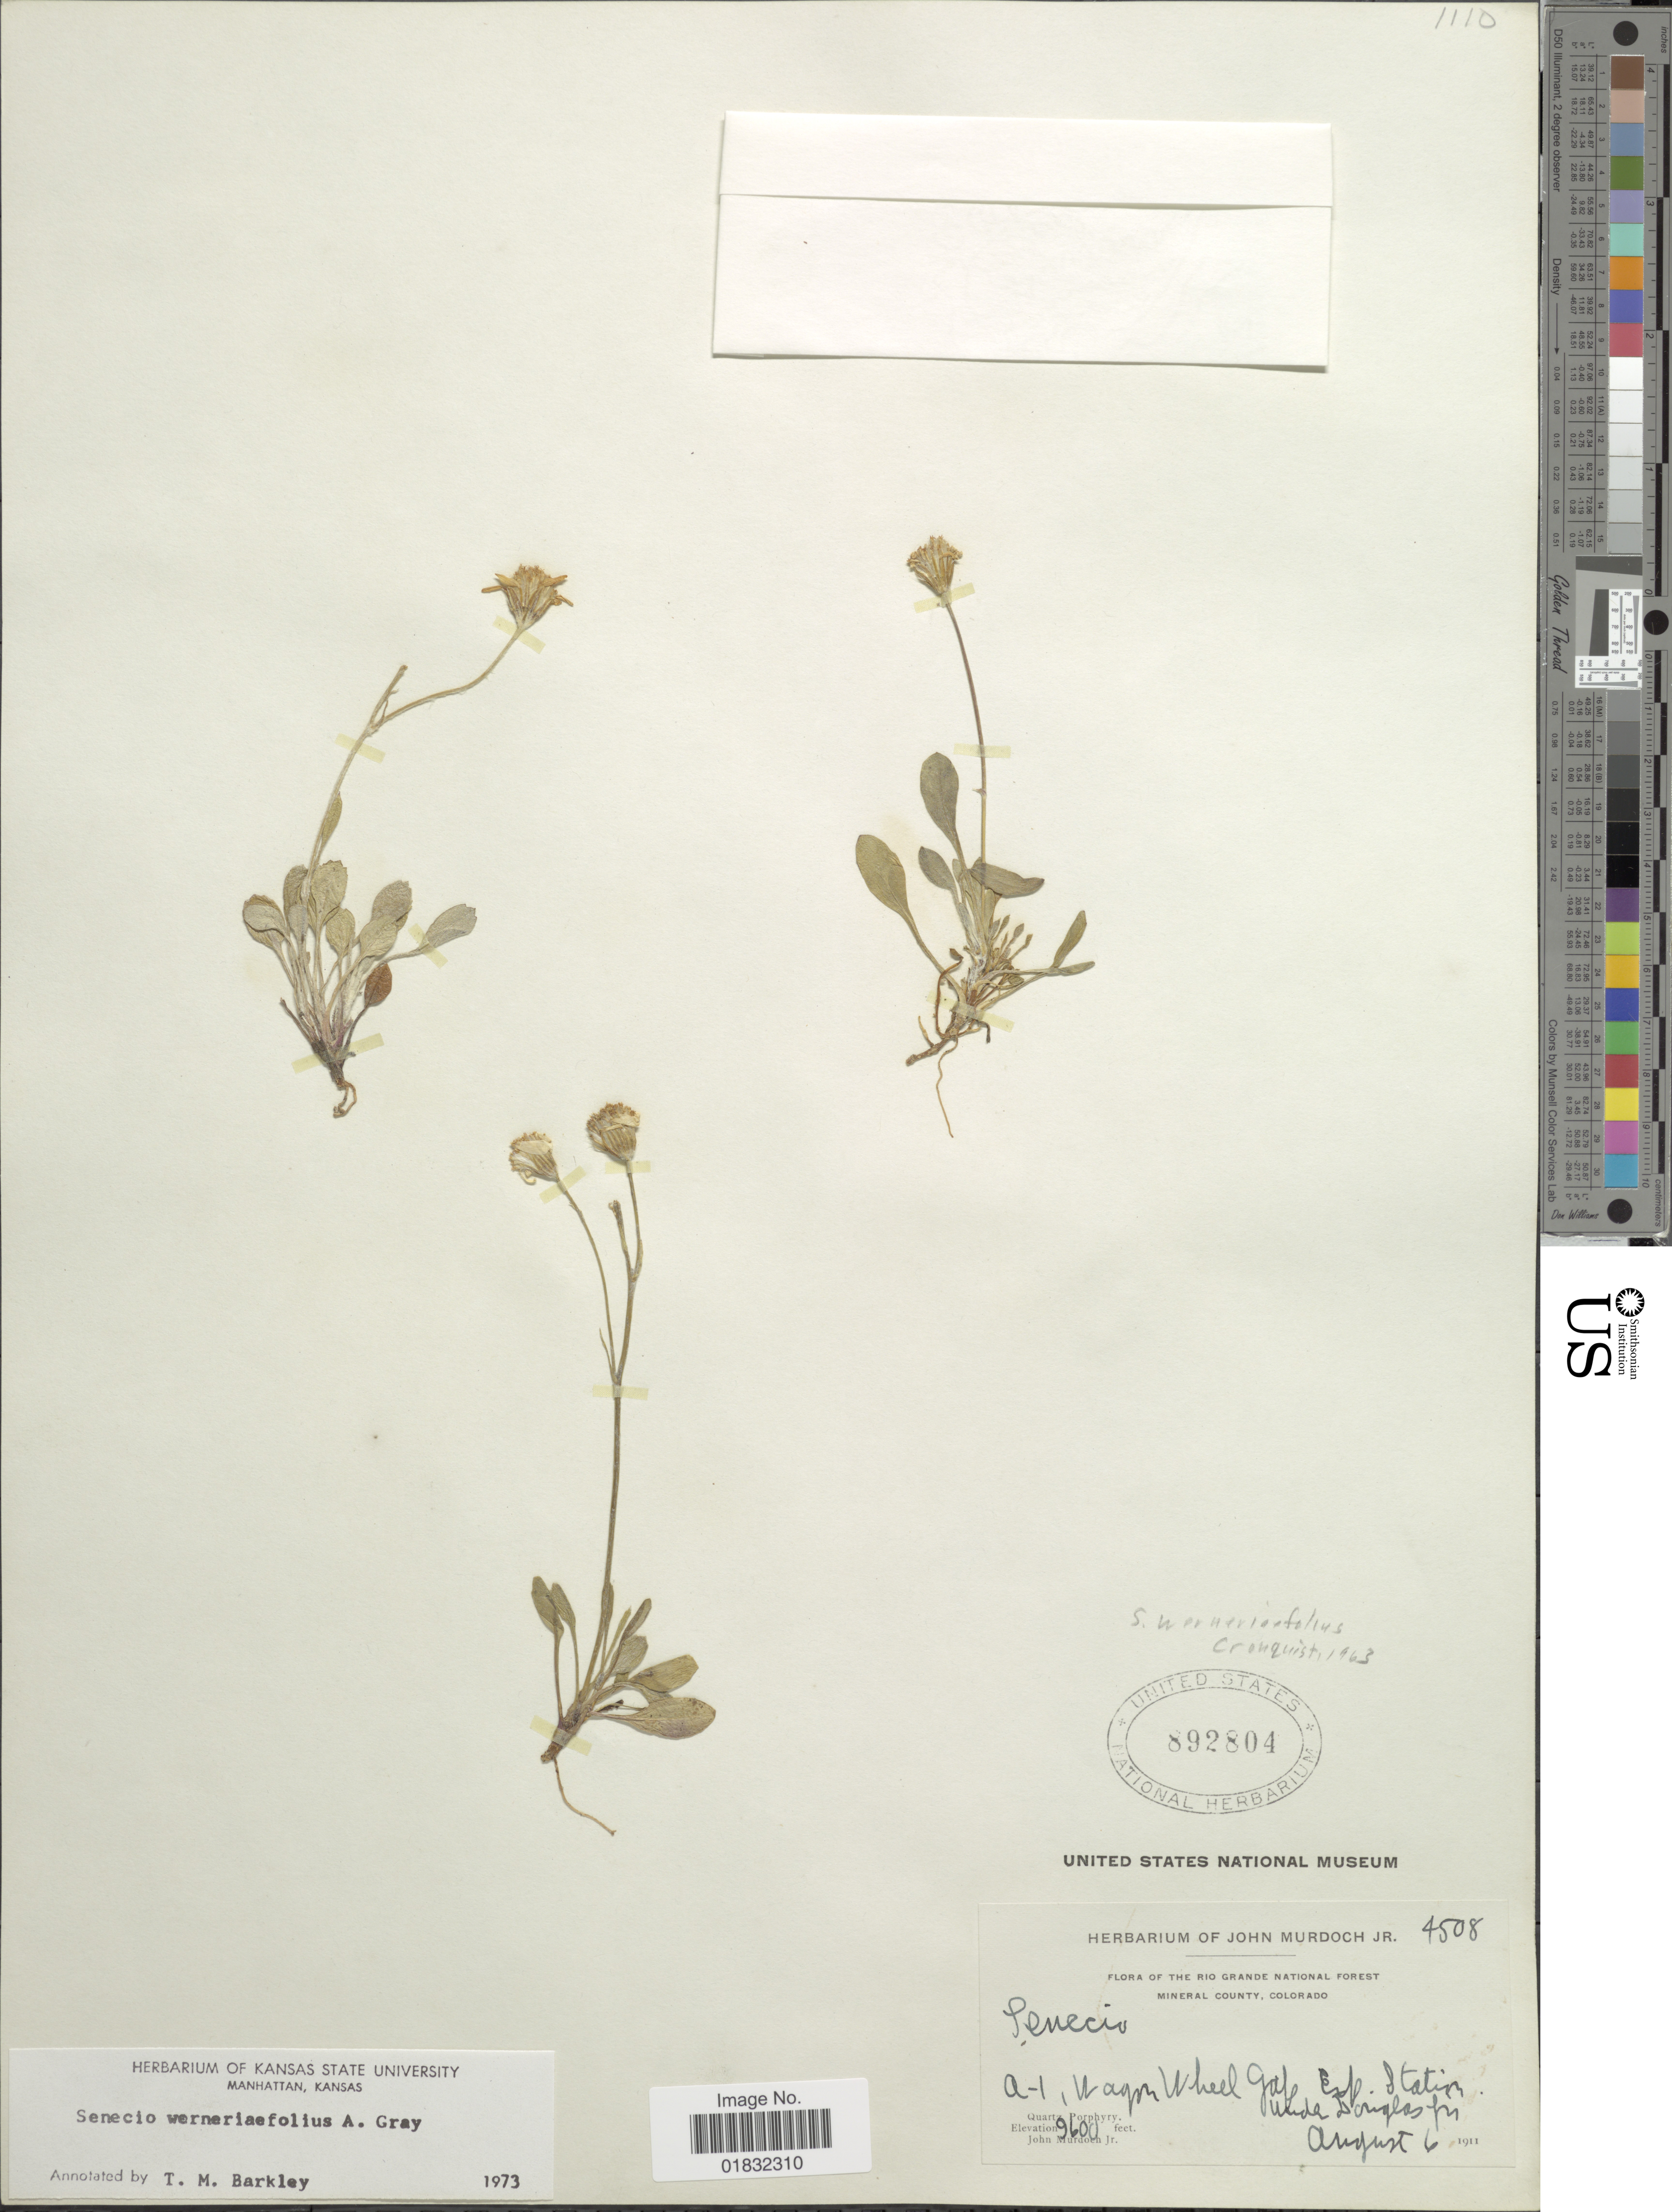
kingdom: Plantae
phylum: Tracheophyta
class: Magnoliopsida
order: Asterales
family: Asteraceae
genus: Packera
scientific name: Packera werneriifolia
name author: (A. Gray) W.A. Weber & Á. Löve ex Trock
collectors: J. Murdoch Jr.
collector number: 4508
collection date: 1911-08-06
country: United States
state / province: Colorado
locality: The Rio Grande National Forest Mineral County, A-1, Wagon Wheel Gap, Exp Station.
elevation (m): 2926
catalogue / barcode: US 892804